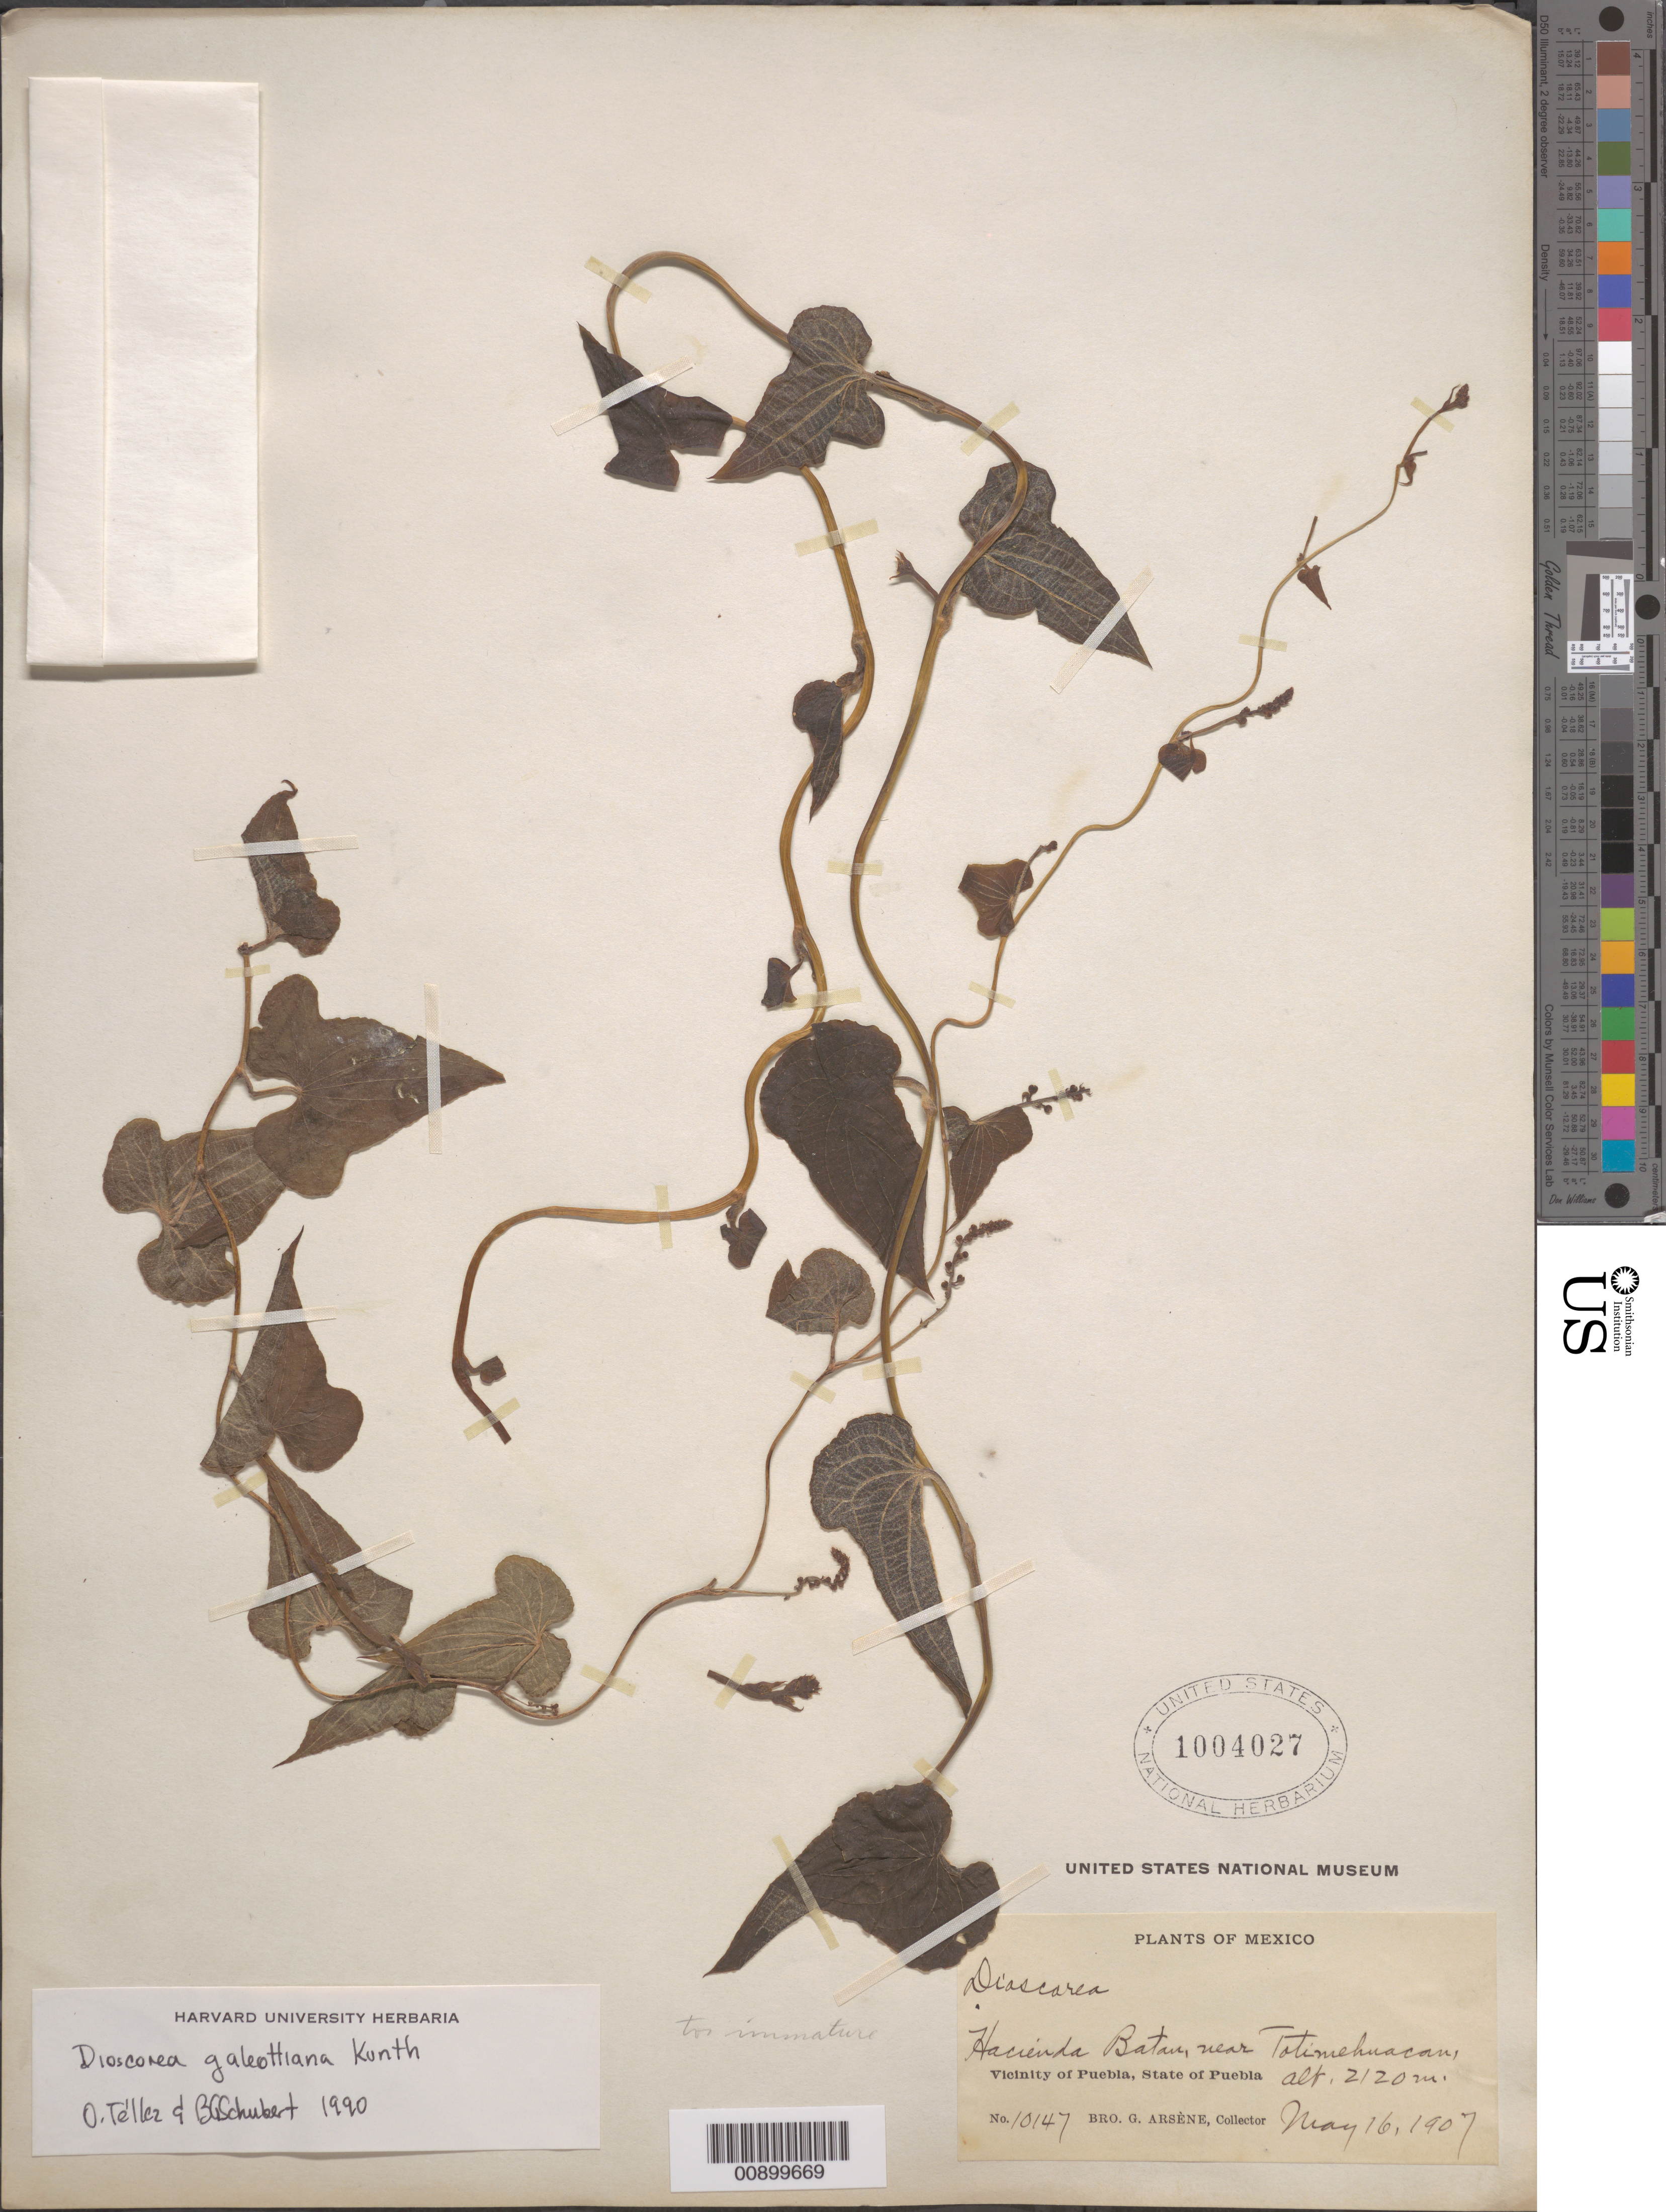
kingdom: Plantae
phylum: Tracheophyta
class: Liliopsida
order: Dioscoreales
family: Dioscoreaceae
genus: Dioscorea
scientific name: Dioscorea galeottiana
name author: Kunth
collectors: Bro. G. Arsène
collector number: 10147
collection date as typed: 16 May 1907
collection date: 1907-05-16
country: Mexico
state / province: Puebla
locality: Hacienda Batan, near Totimehuacan. Vicinity of Puebla, State of Puebla.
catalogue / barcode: US 1004027